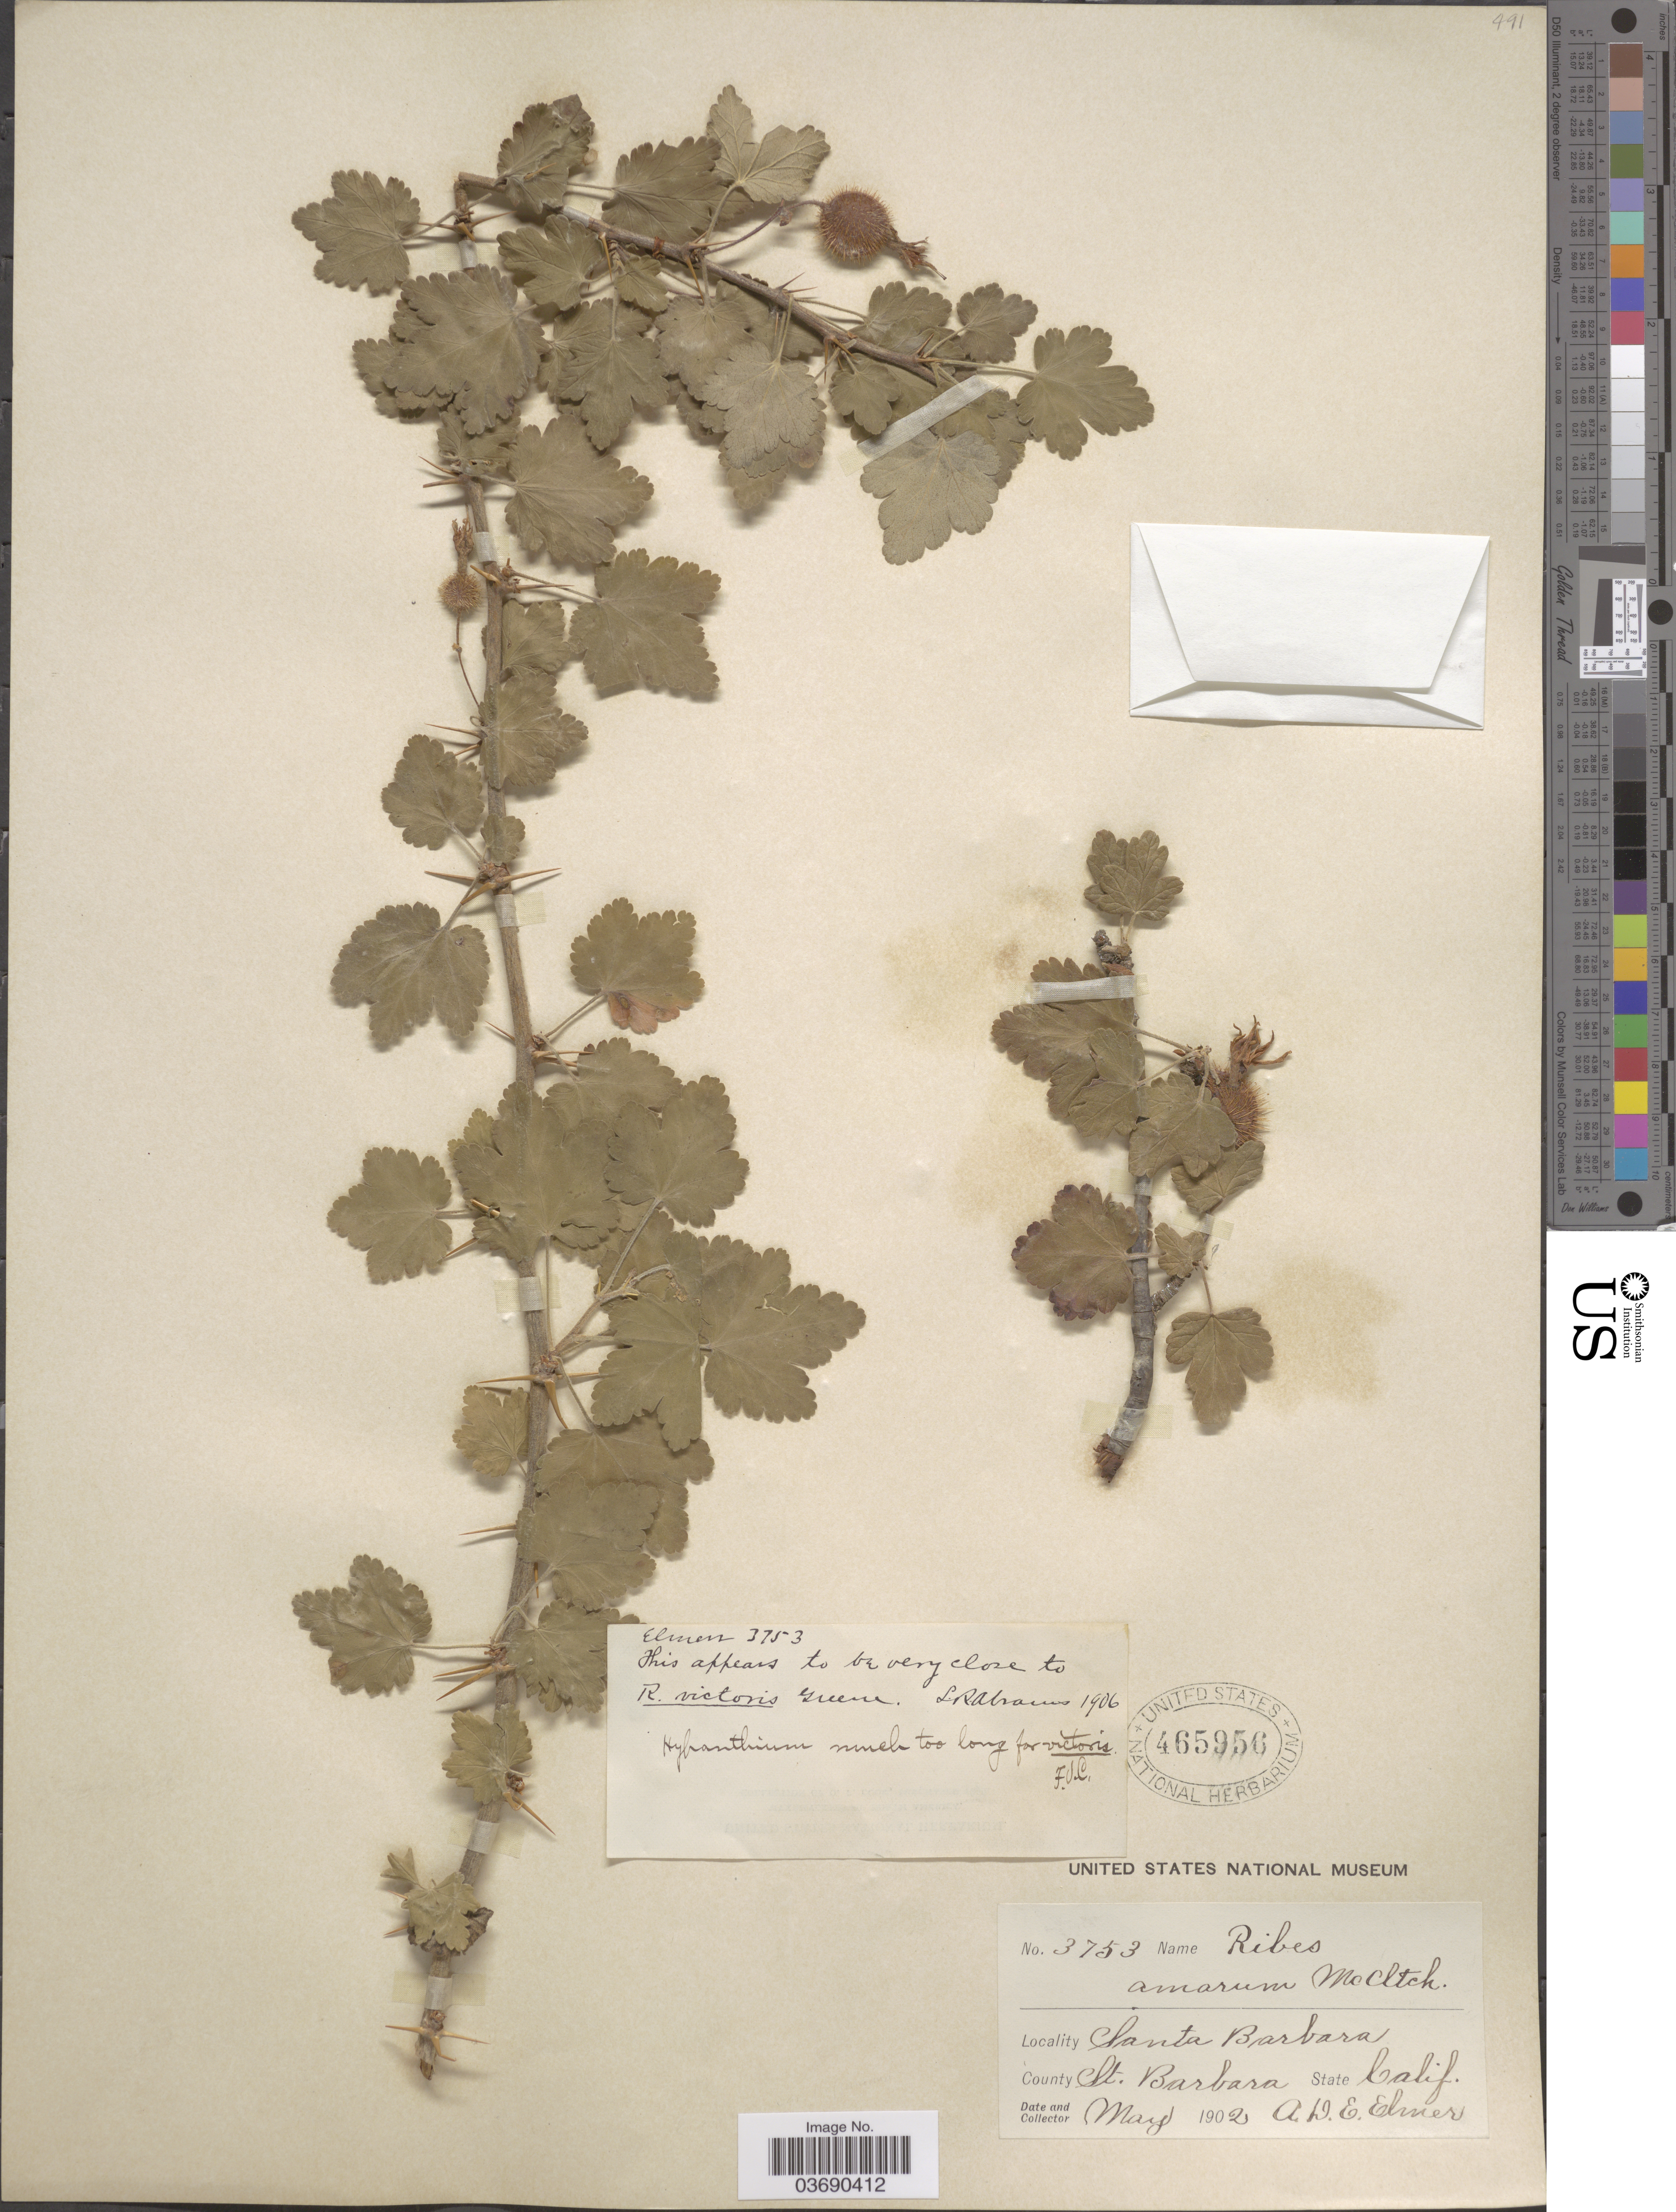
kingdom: Plantae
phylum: Tracheophyta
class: Magnoliopsida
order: Saxifragales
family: Grossulariaceae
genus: Ribes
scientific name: Ribes amarum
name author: McClatchie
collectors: A. D. E. Elmer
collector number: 3753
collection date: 1902-05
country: United States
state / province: California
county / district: Santa Barbara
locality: Santa Barbara. County St. Barbara.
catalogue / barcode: US 465956